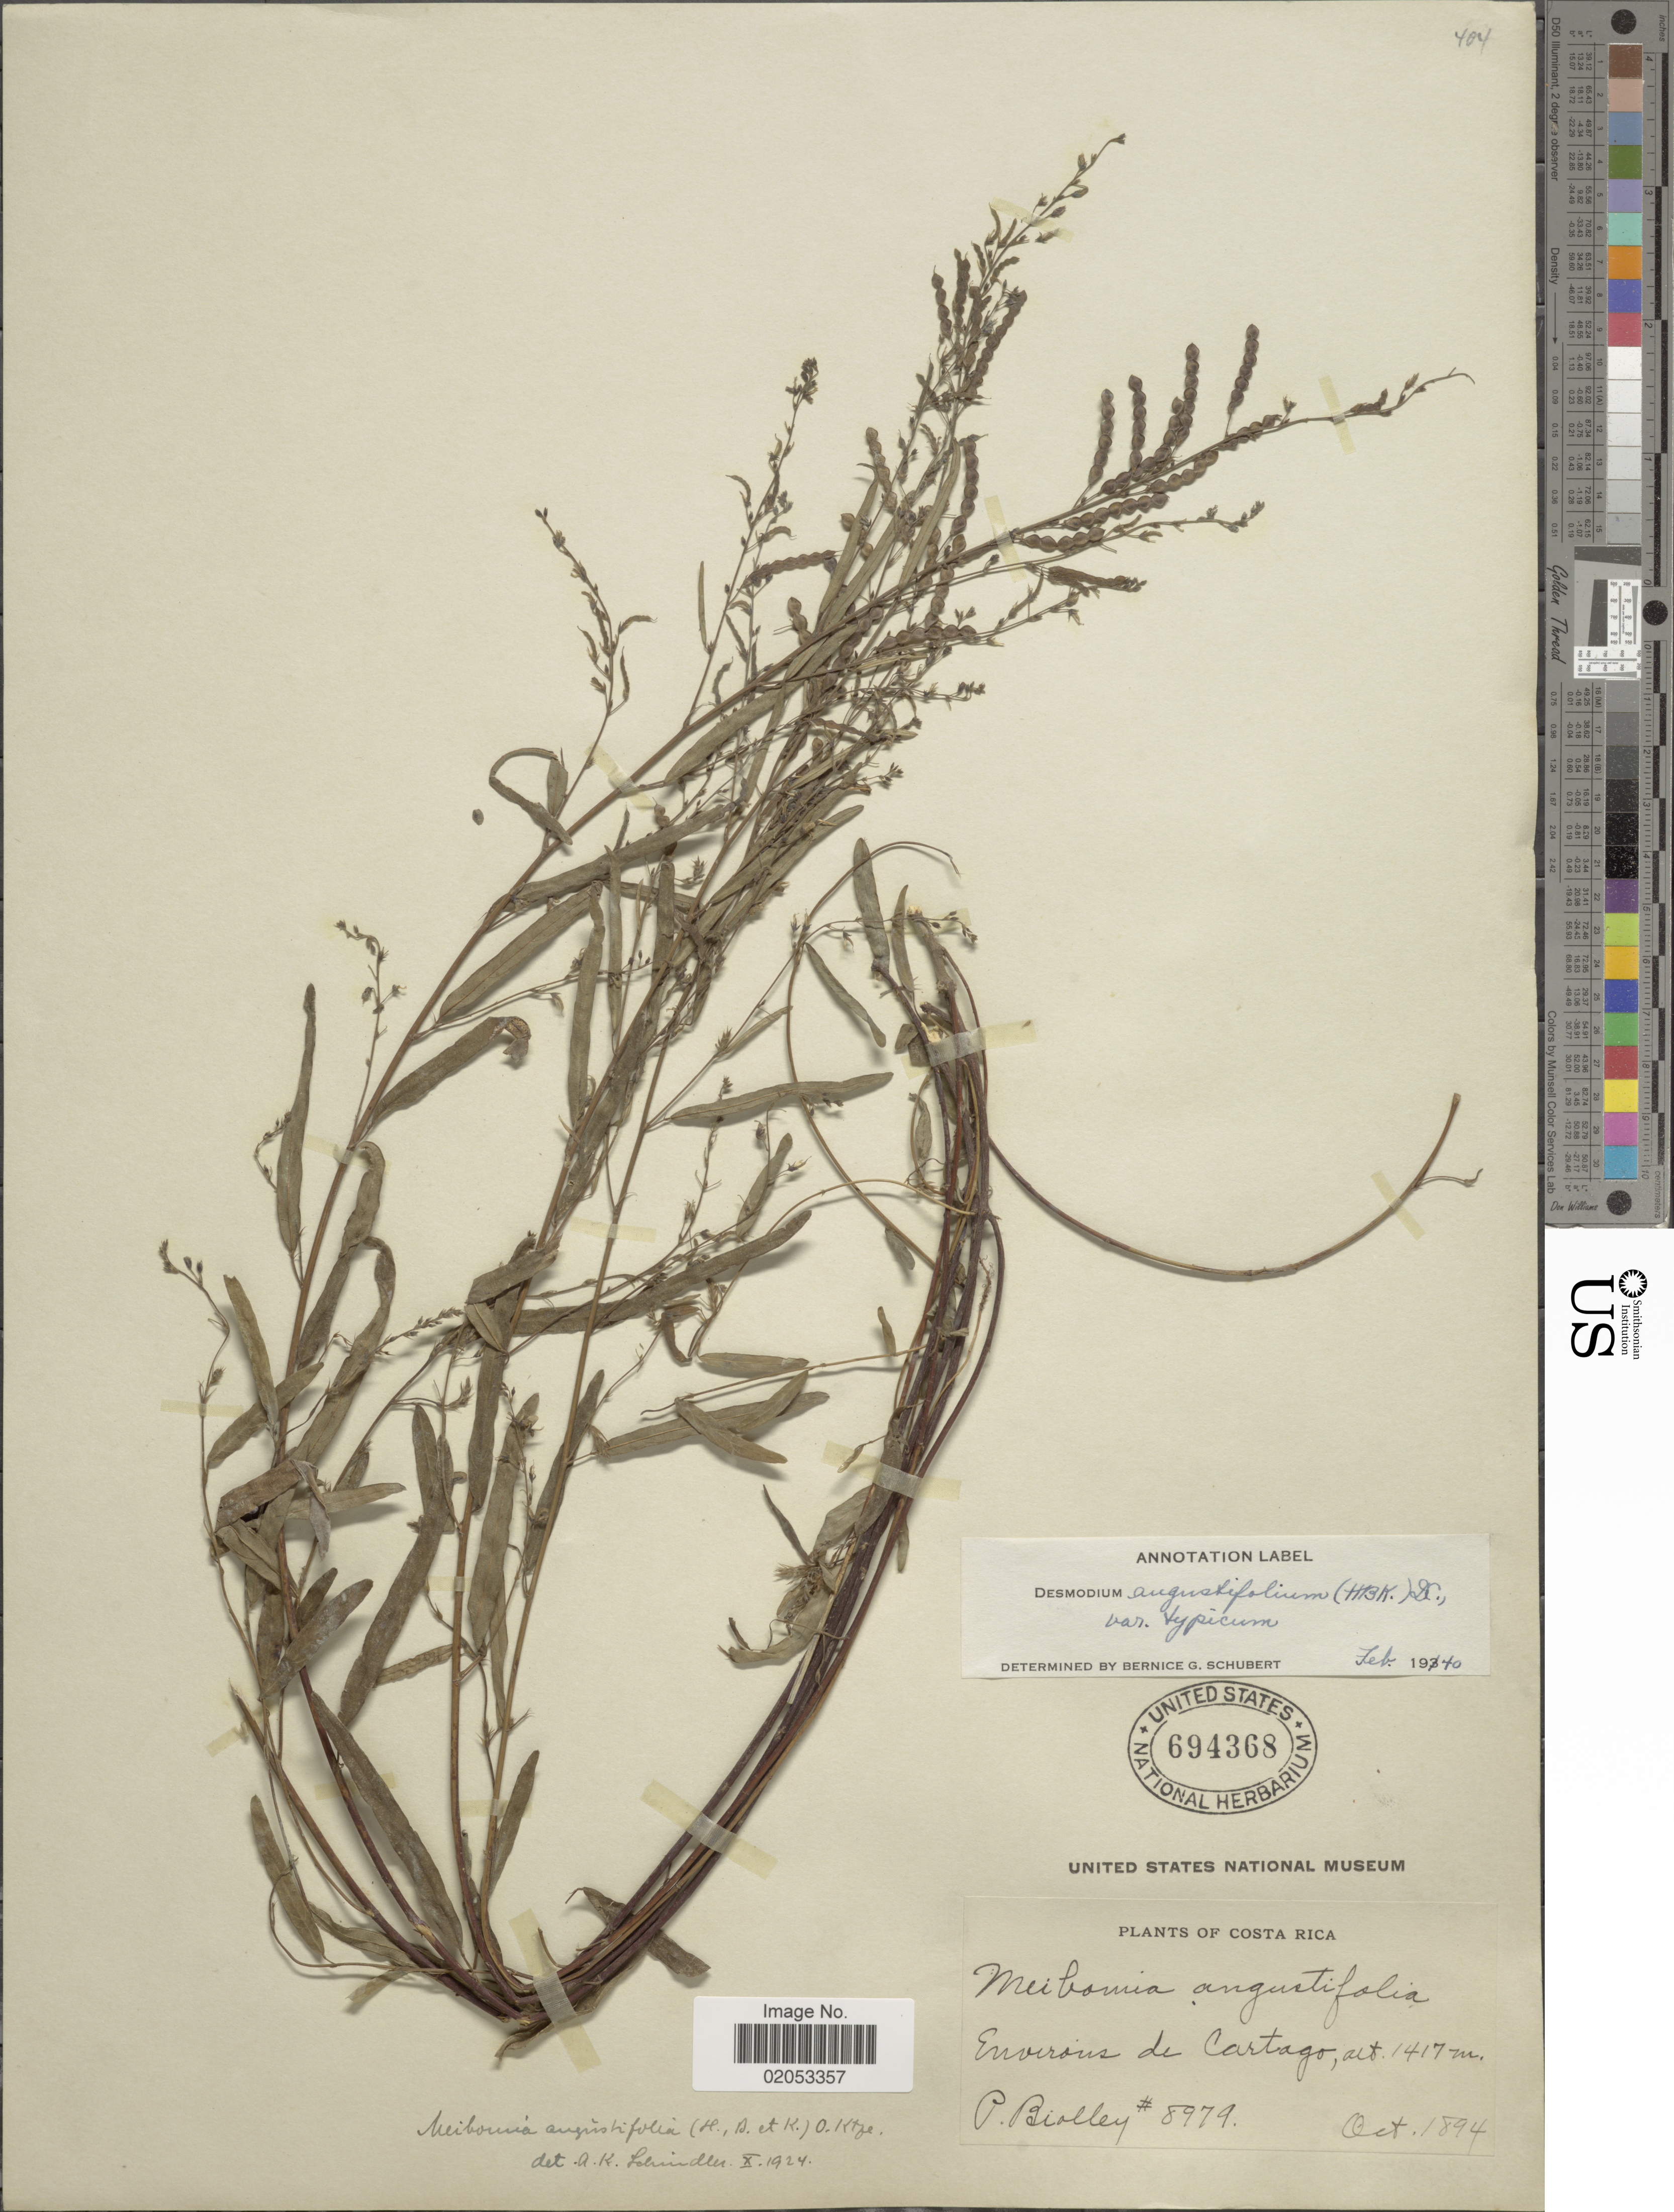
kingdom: Plantae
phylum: Tracheophyta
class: Magnoliopsida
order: Fabales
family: Fabaceae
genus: Desmodium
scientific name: Desmodium angustifolium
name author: (Kunth) DC.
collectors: P. Biolley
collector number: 8979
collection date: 1894-10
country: Costa Rica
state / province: Cartago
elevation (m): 1417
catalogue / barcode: US 694368